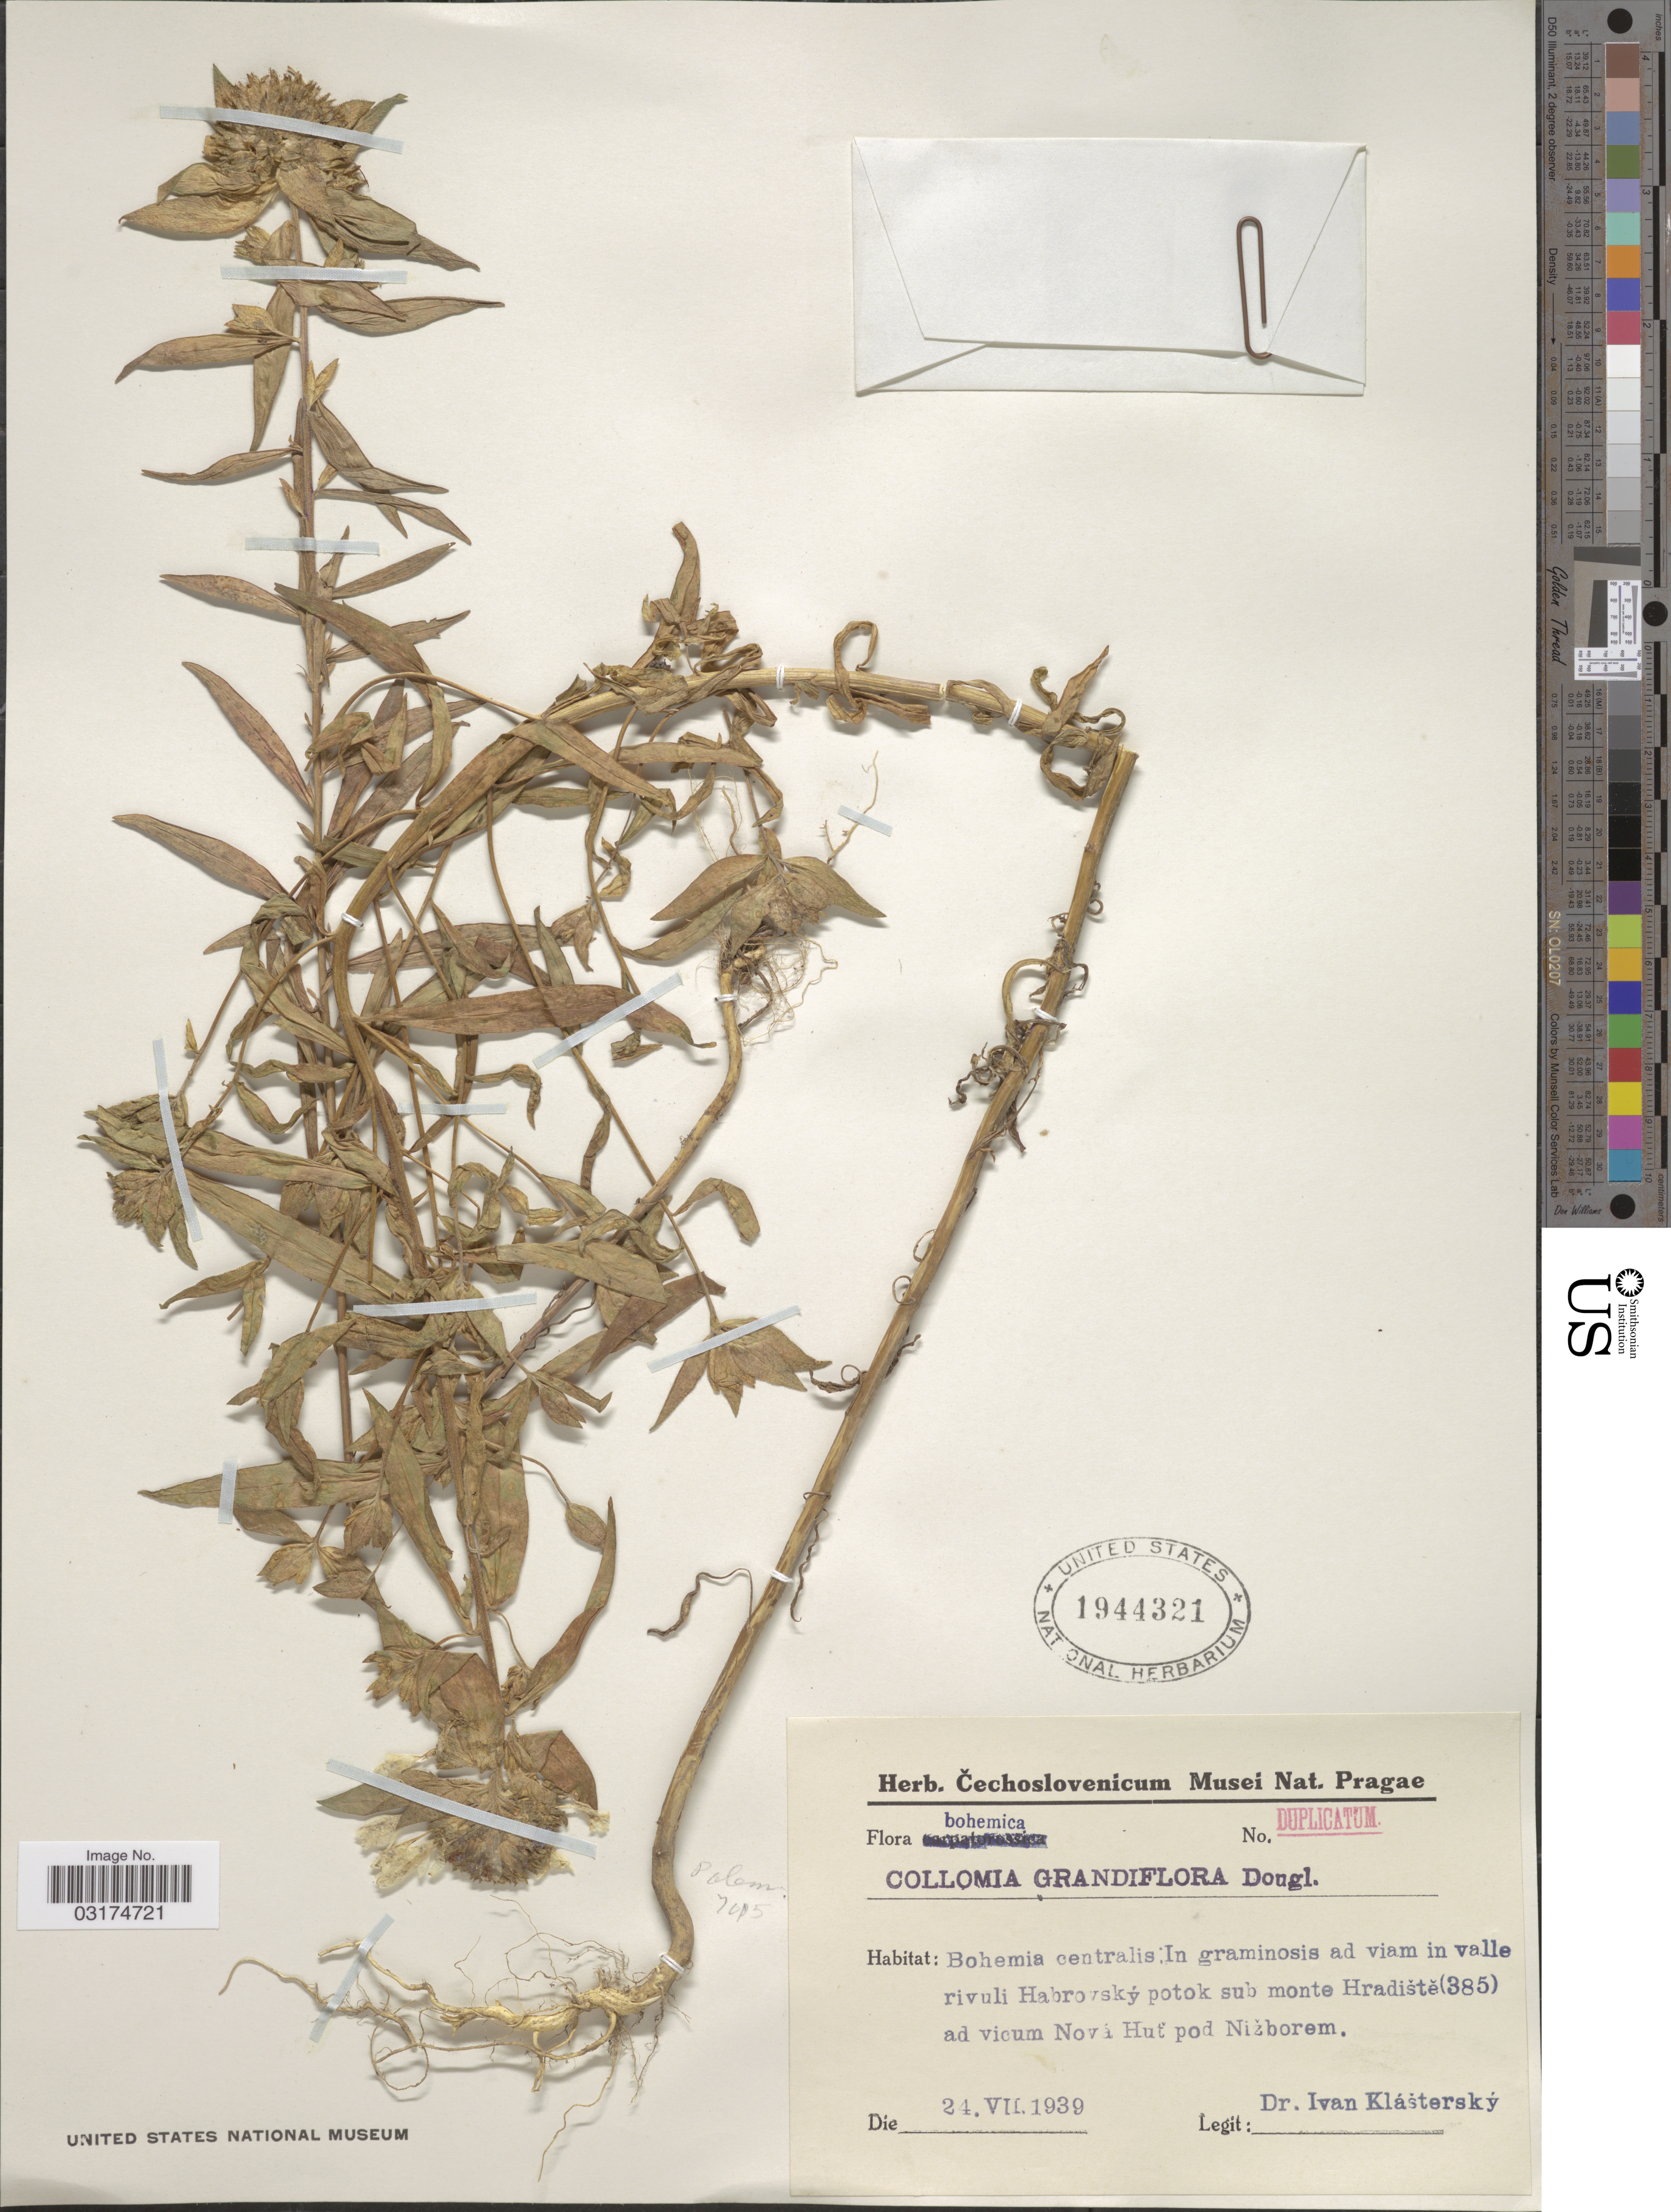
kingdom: Plantae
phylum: Tracheophyta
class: Magnoliopsida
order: Ericales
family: Polemoniaceae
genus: Collomia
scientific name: Collomia grandiflora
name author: Douglas ex Lindl.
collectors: I. Klášterský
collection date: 1939-07-24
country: Czechia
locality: Bohemica. Bohemia centralis: In graminosis ad viam in valle rivuli Habrovský potok sub monte Hradistě (385) ad vicum Nová Hut pod Nizborem.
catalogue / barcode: US 1944321